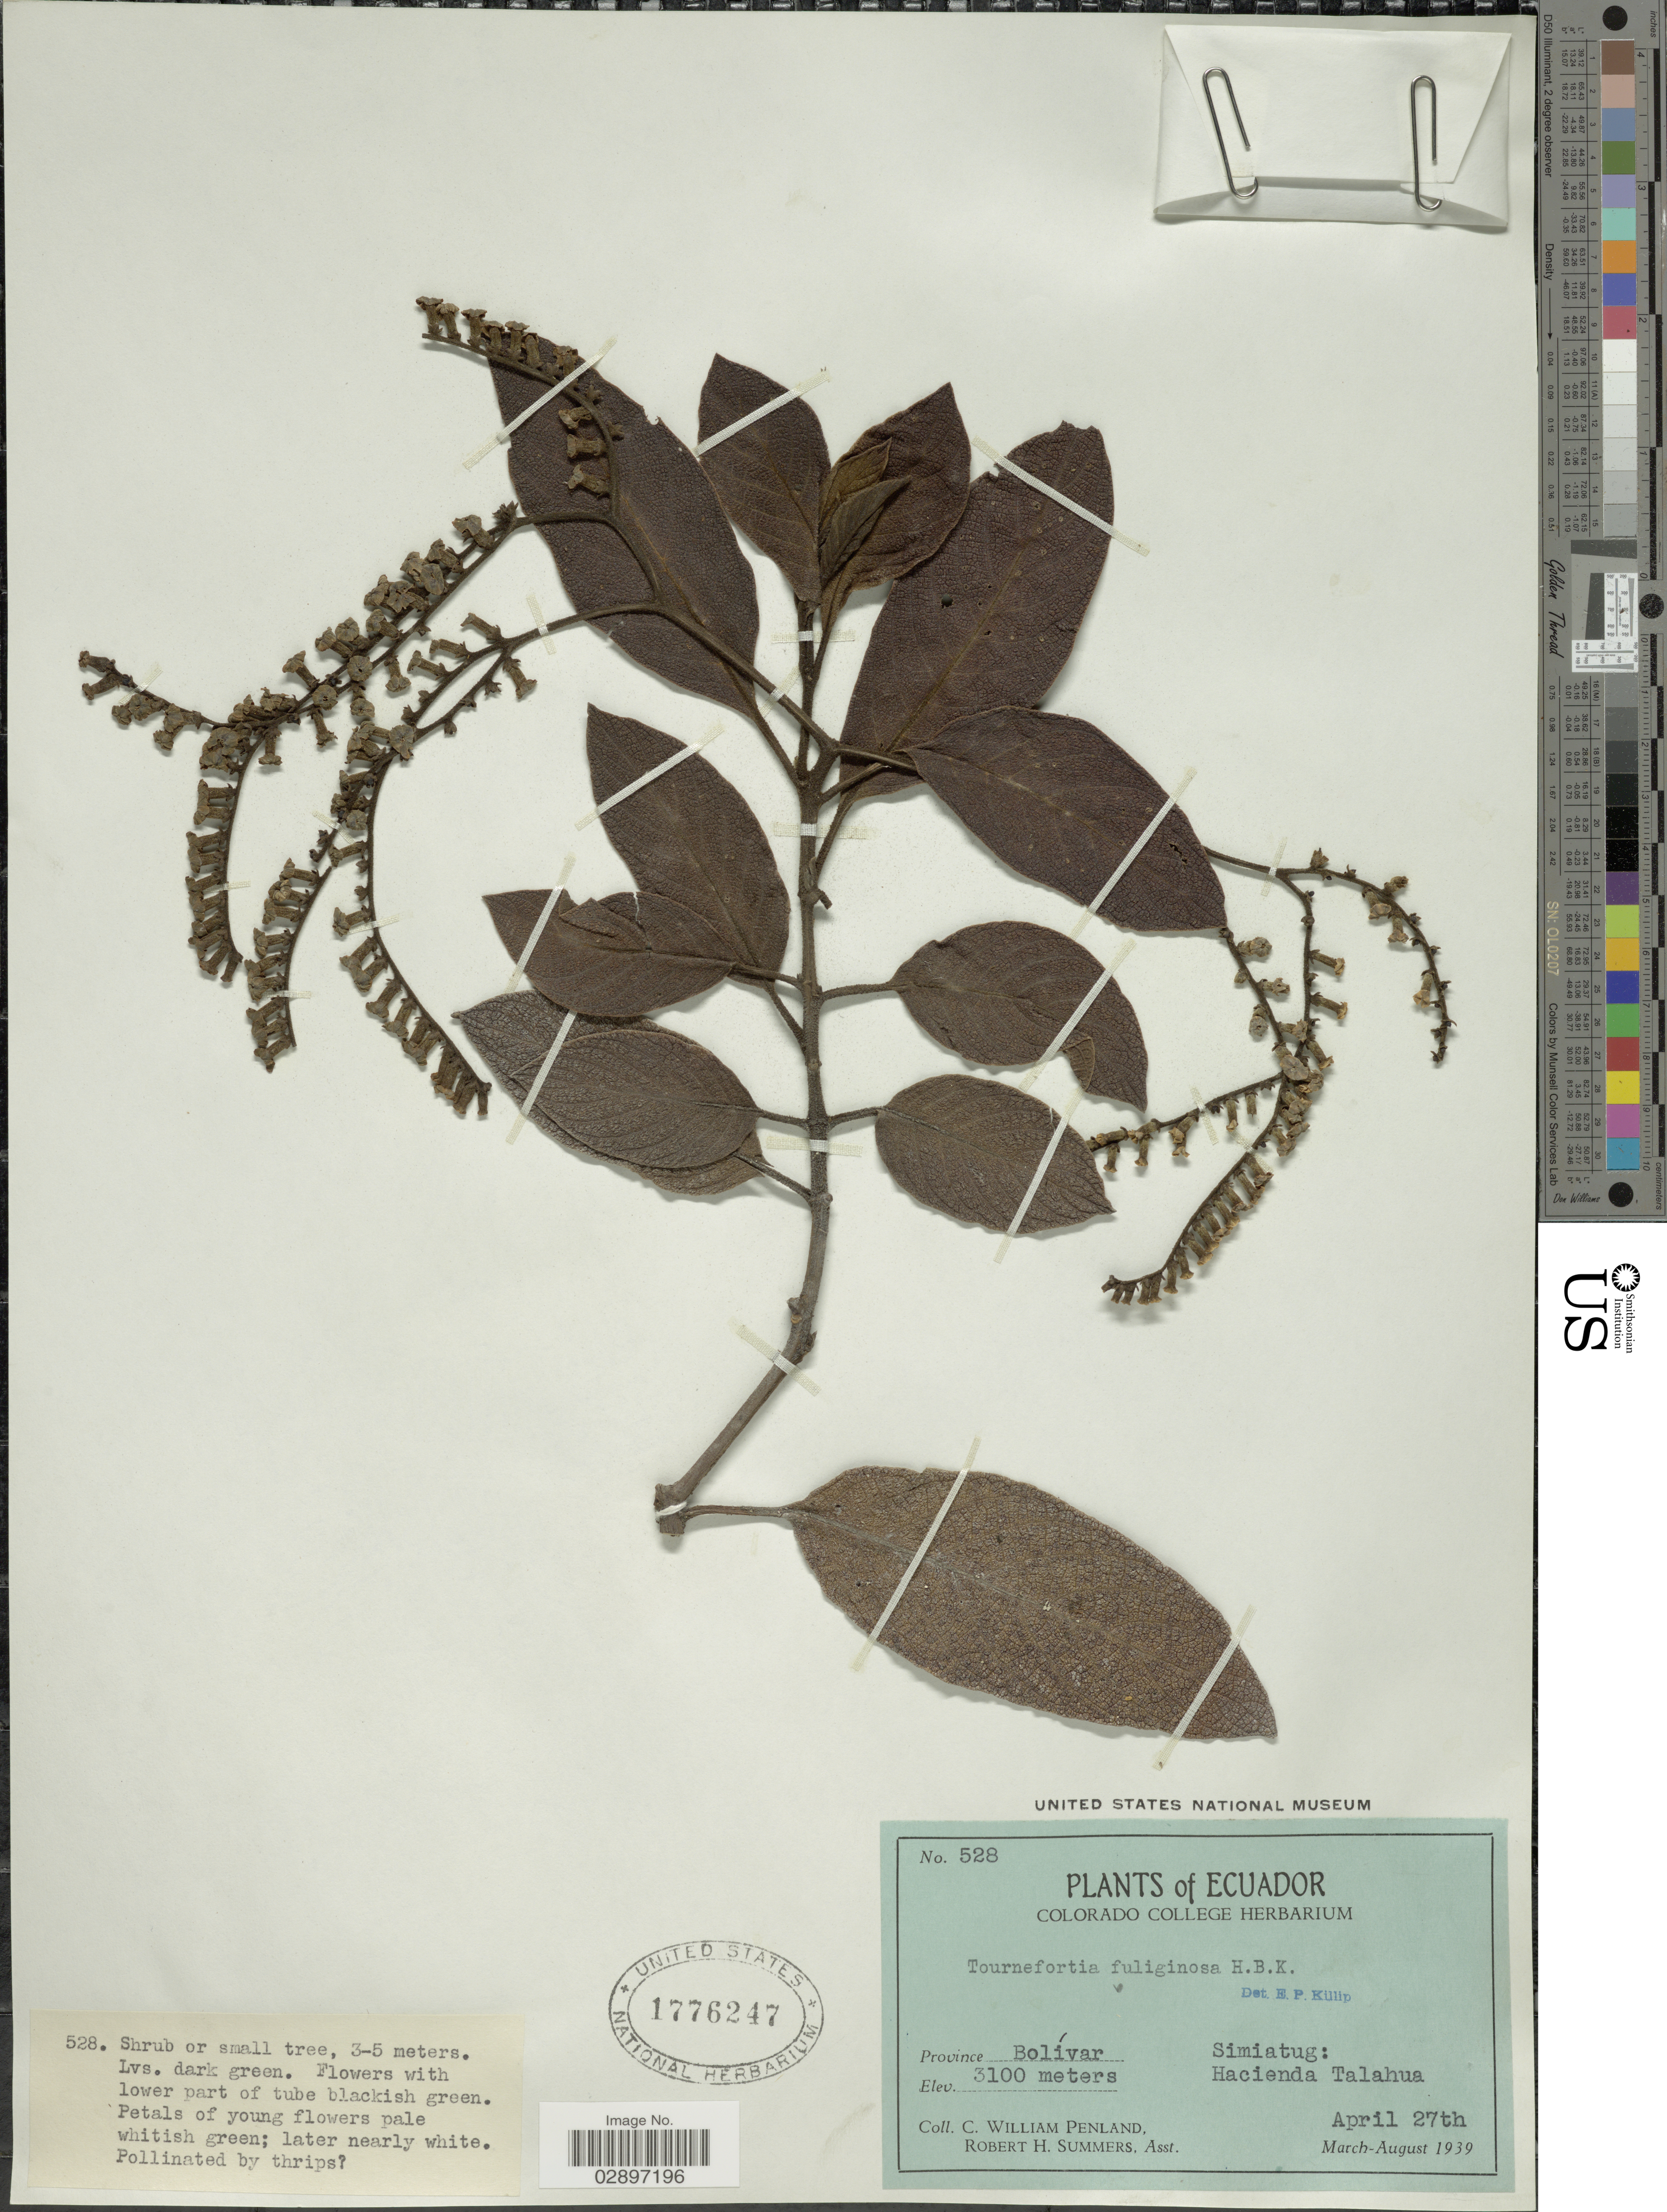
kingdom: Plantae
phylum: Tracheophyta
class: Magnoliopsida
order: Boraginales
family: Heliotropiaceae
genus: Tournefortia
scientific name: Tournefortia fuliginosa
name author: Kunth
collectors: C. W. Penland & R. Summers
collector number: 528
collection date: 1939-04-27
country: Ecuador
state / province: Bolívar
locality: Simiatug: Hacienda Talahua.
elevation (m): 3100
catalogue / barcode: US 1776247